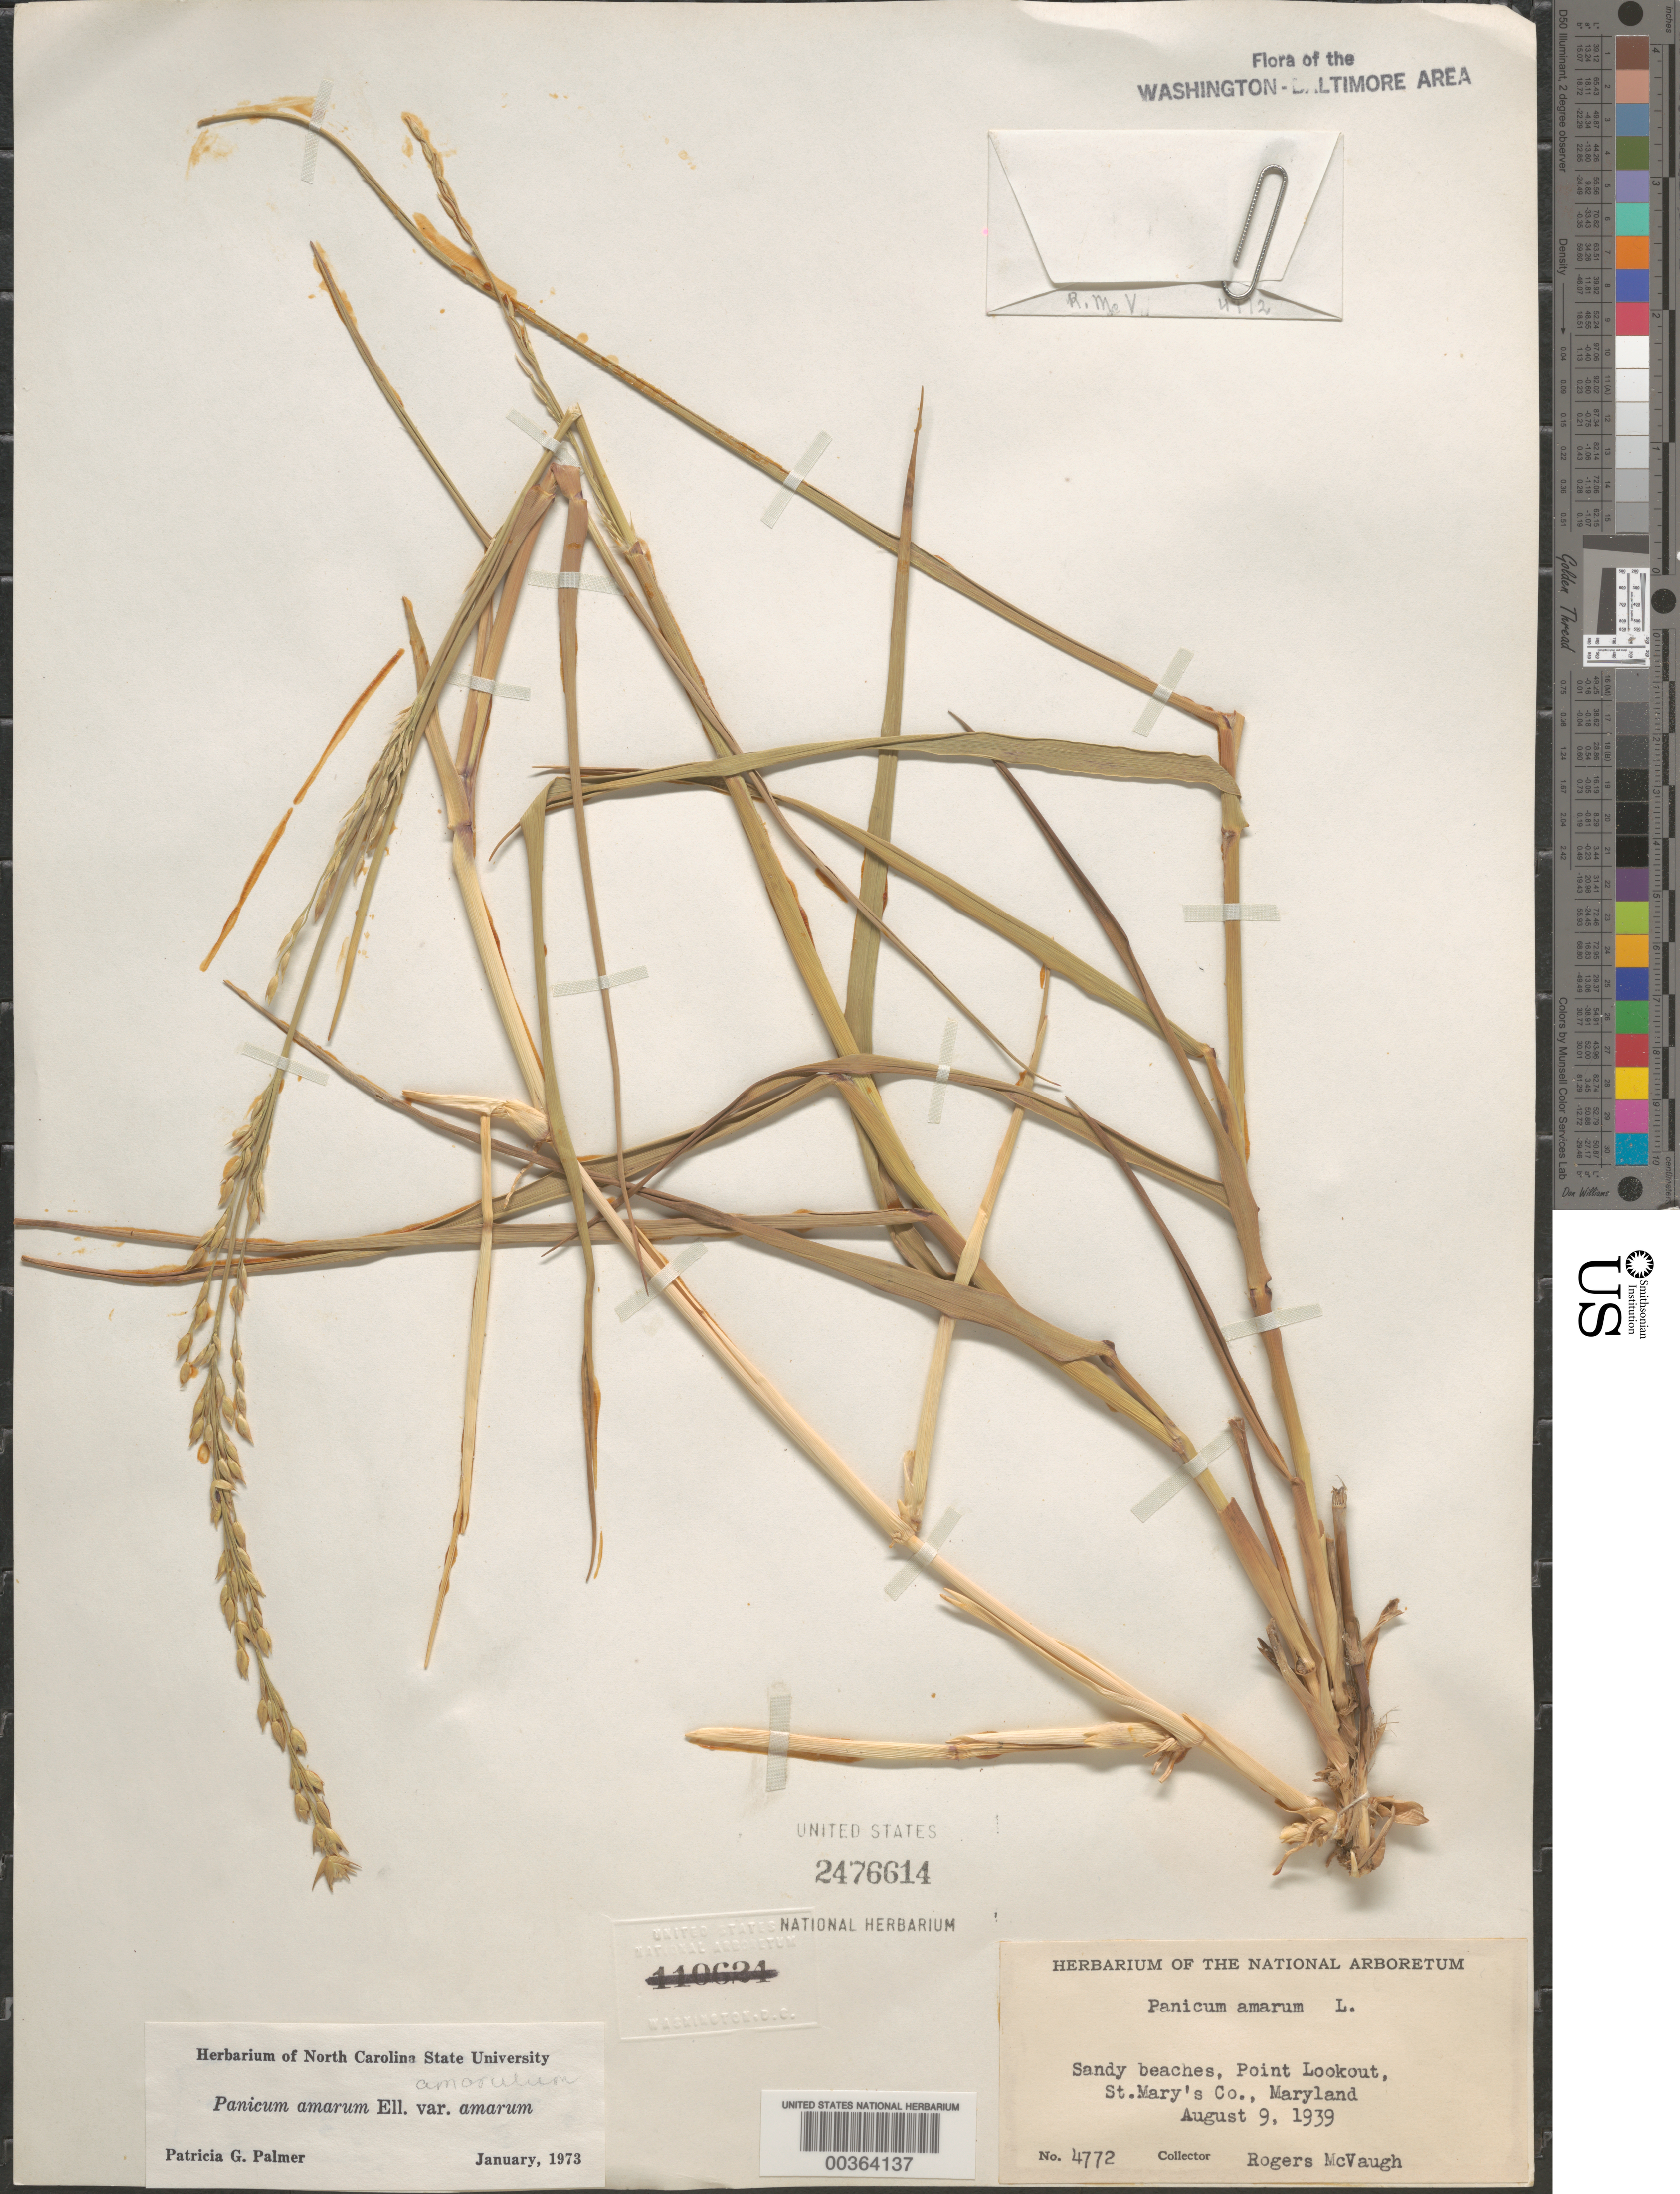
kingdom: Plantae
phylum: Tracheophyta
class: Liliopsida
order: Poales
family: Poaceae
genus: Panicum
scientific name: Panicum amarum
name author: Elliott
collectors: R. McVaugh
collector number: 4772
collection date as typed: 09 Aug 1939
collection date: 1939-08-09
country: United States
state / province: Maryland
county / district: St. Mary's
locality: Point Lookout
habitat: Sandy beaches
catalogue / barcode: US 2476614